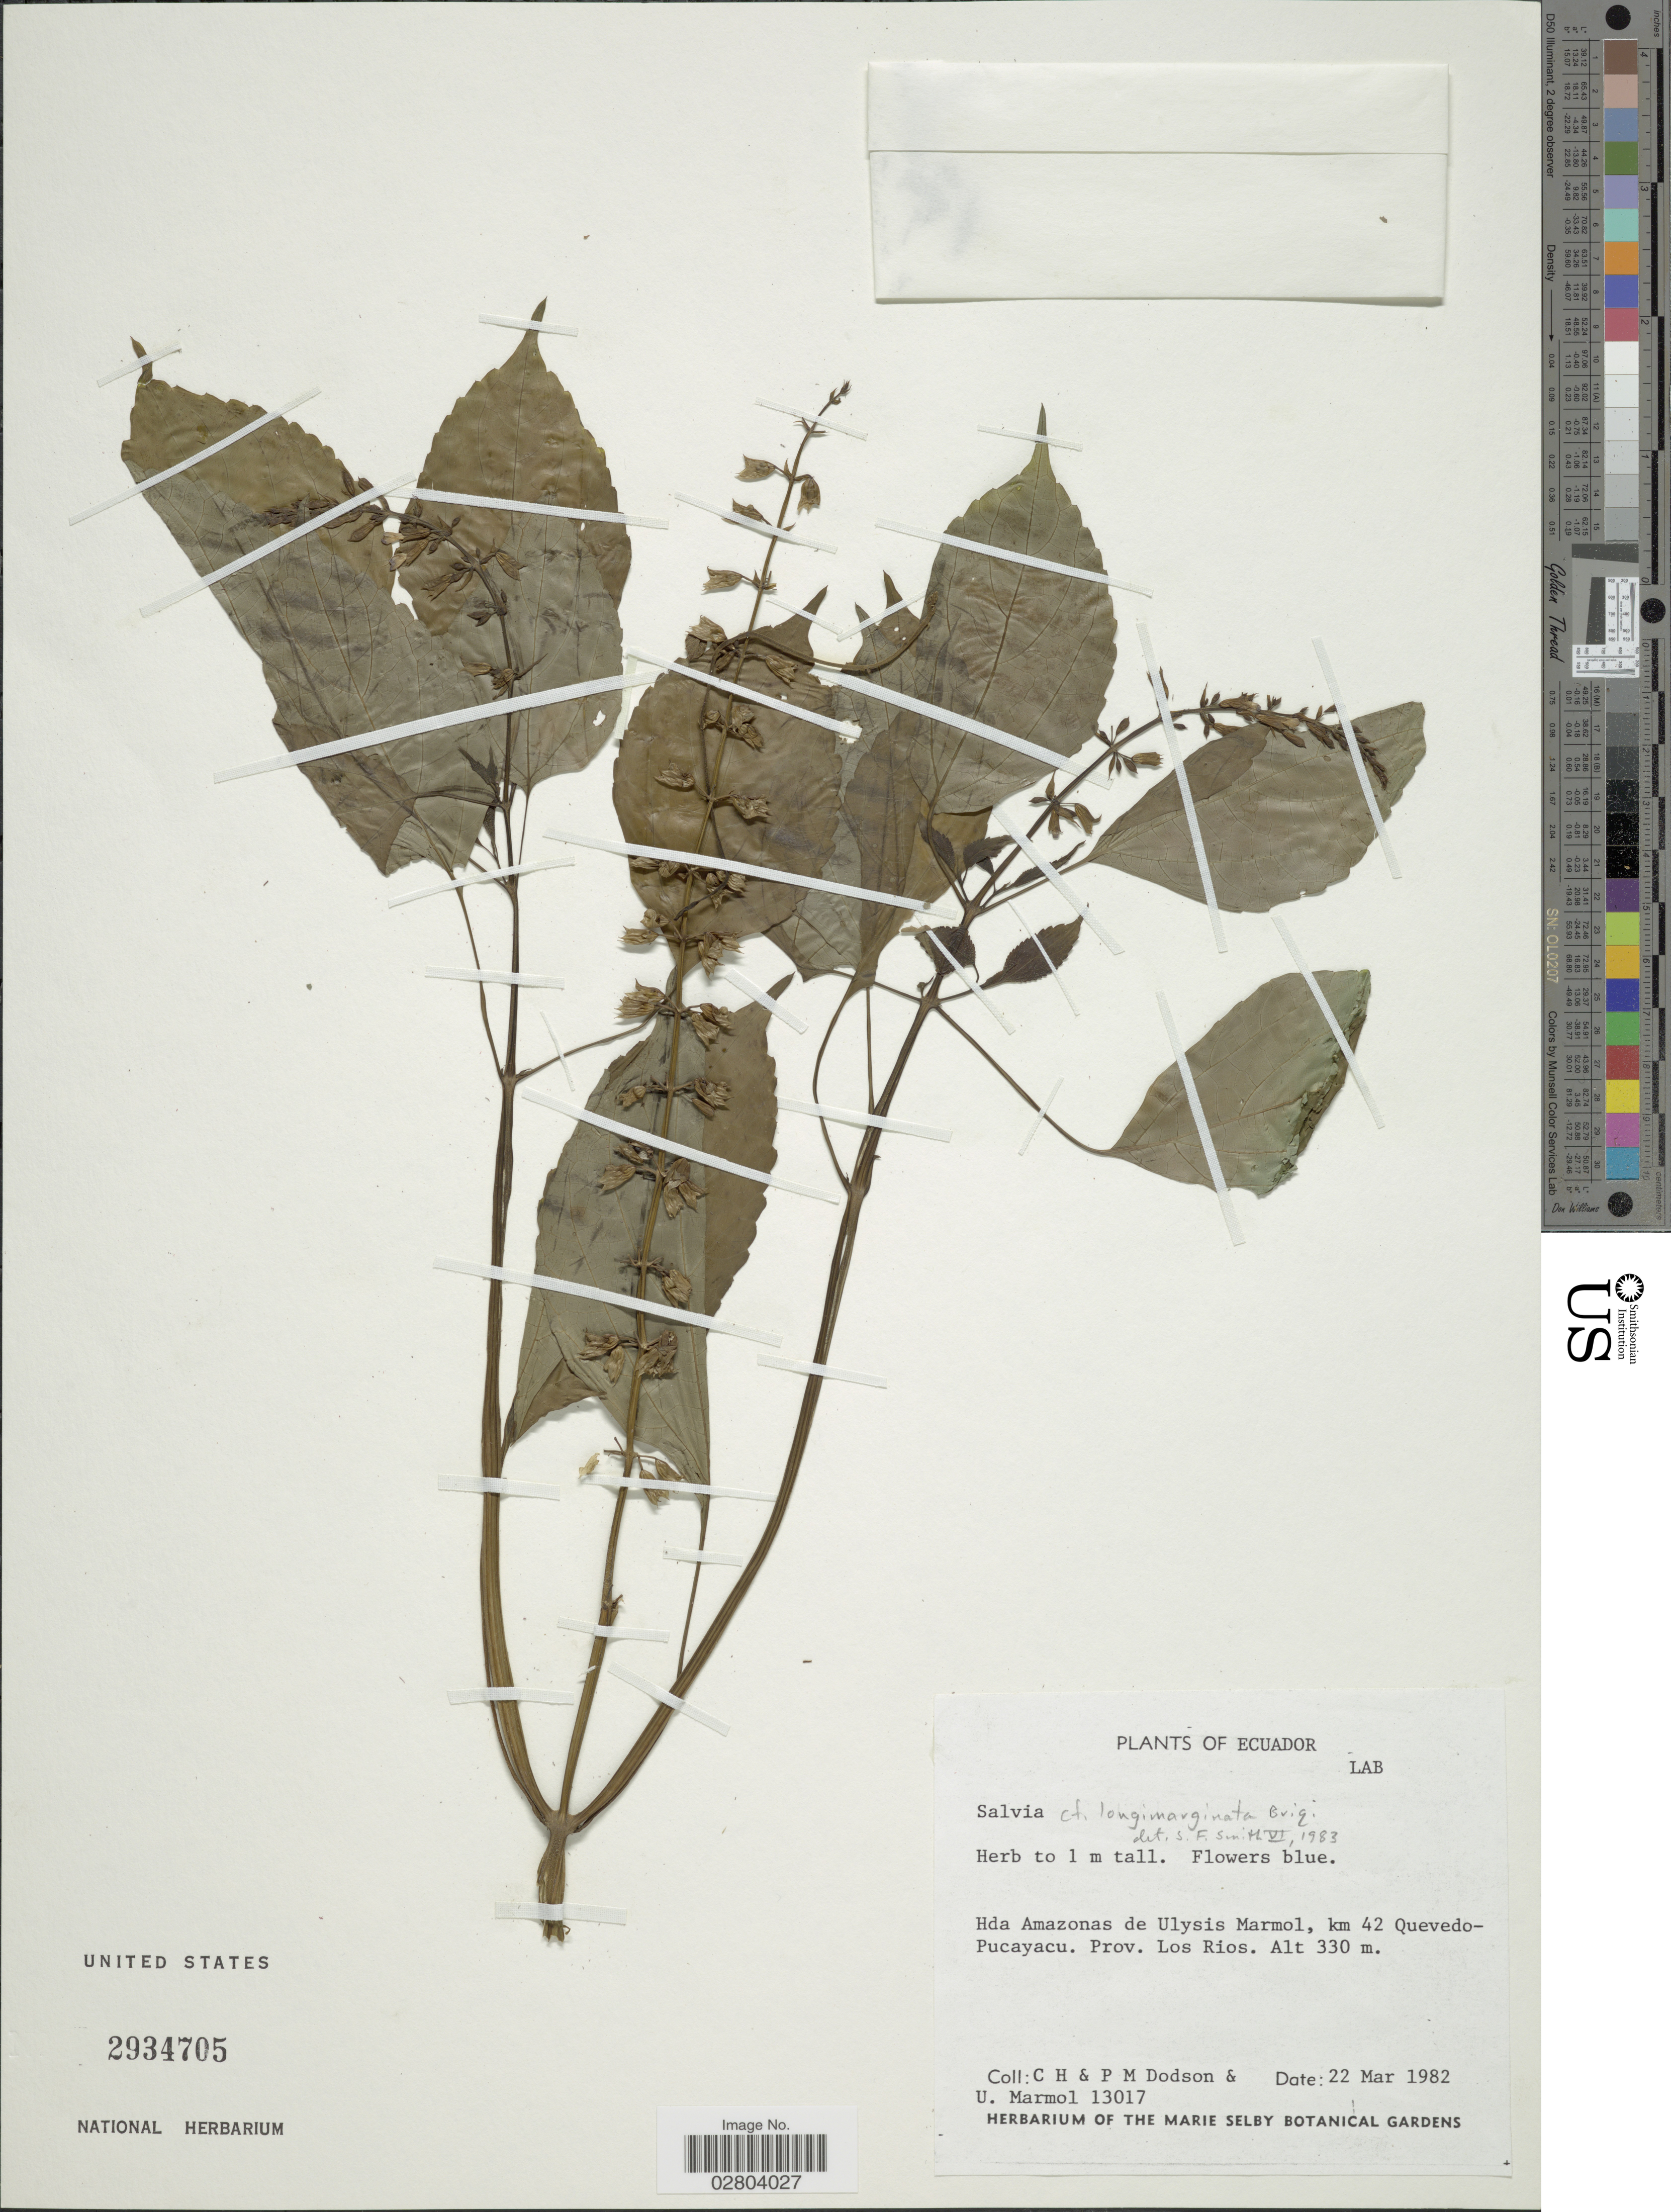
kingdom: Plantae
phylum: Tracheophyta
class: Magnoliopsida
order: Lamiales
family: Lamiaceae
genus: Salvia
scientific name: Salvia angulata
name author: Benth.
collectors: C. H. Dodson, P. M. Dodson & U. Marmol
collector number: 13017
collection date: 1982-03-22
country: Ecuador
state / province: Los Ríos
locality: Hda Amazonas de Ulysis Marmol, km 42 Quevedo-Pucayacu.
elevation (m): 330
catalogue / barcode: US 2934705